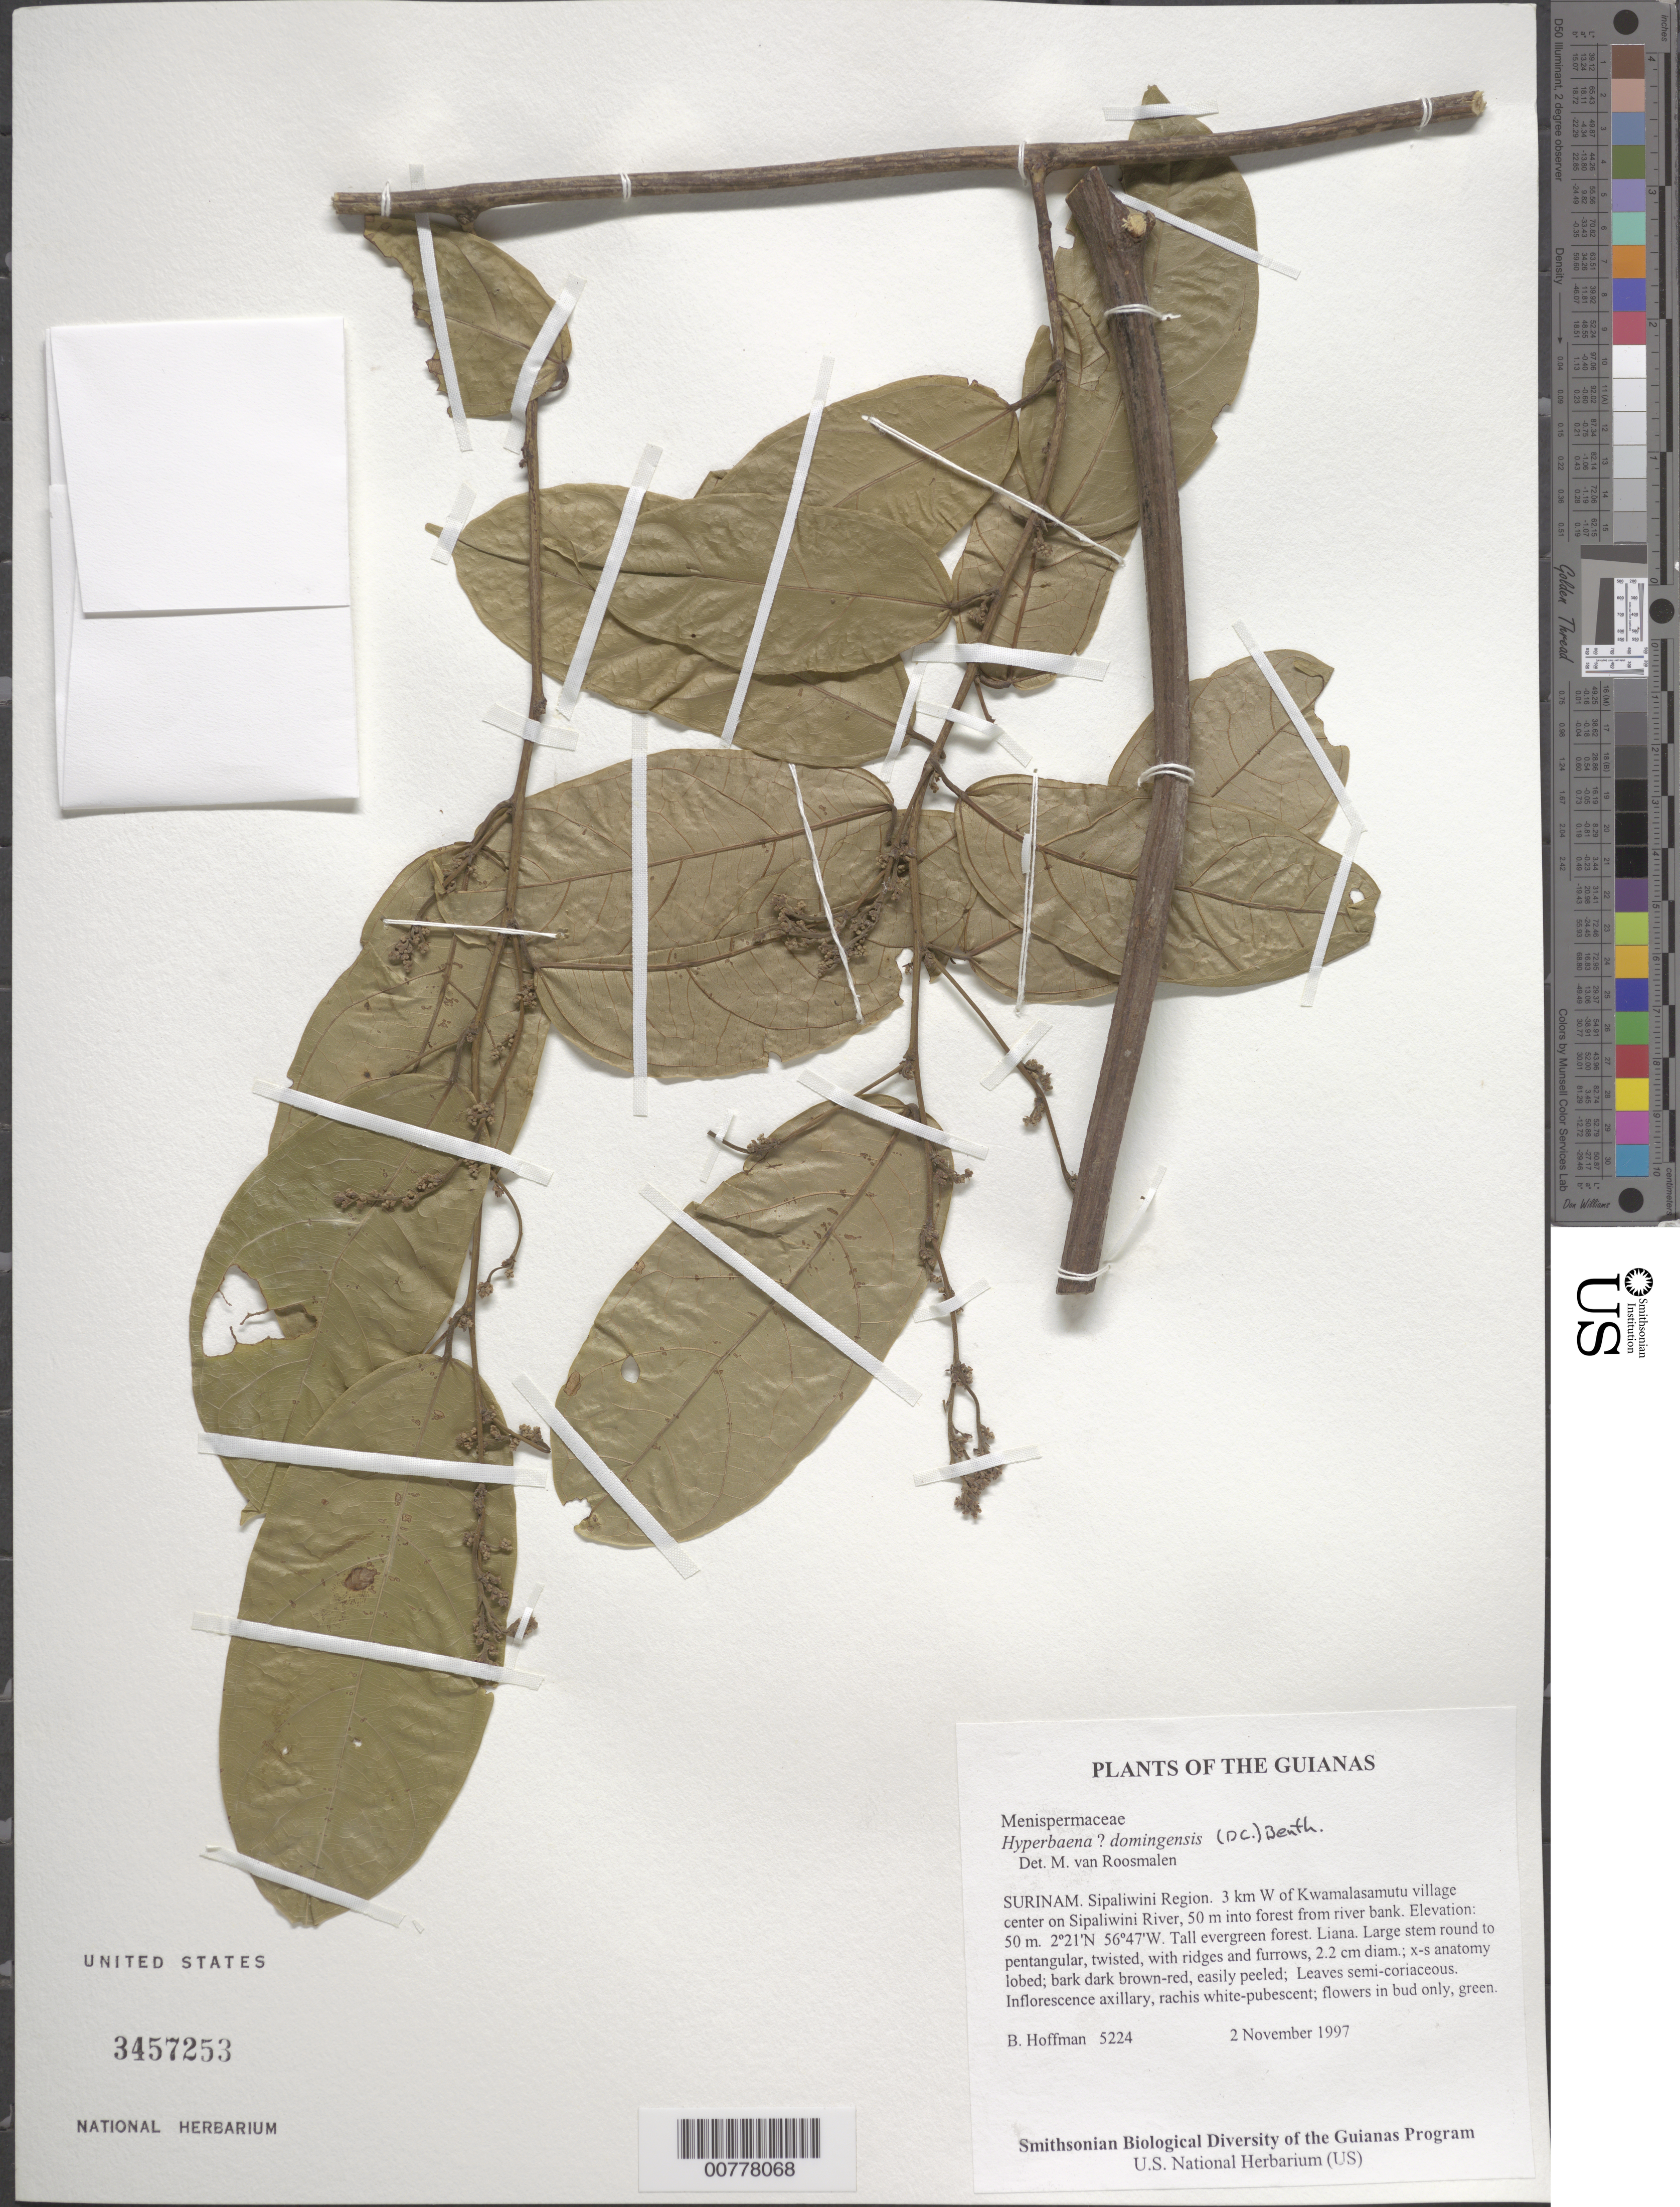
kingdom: Plantae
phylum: Tracheophyta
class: Magnoliopsida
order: Ranunculales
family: Menispermaceae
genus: Hyperbaena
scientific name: Hyperbaena domingensis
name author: (DC.) Benth.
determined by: Roosmalen, M. van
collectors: B. Hoffman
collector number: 5224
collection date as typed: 2 November 1997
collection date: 1997-11-02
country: Suriname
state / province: Sipaliwini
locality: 3 km W of Kwamalasamutu village center on Sipaliwini River, 50 m into forest from river bank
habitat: Tall evergreen forest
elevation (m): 50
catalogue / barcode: US 3457253